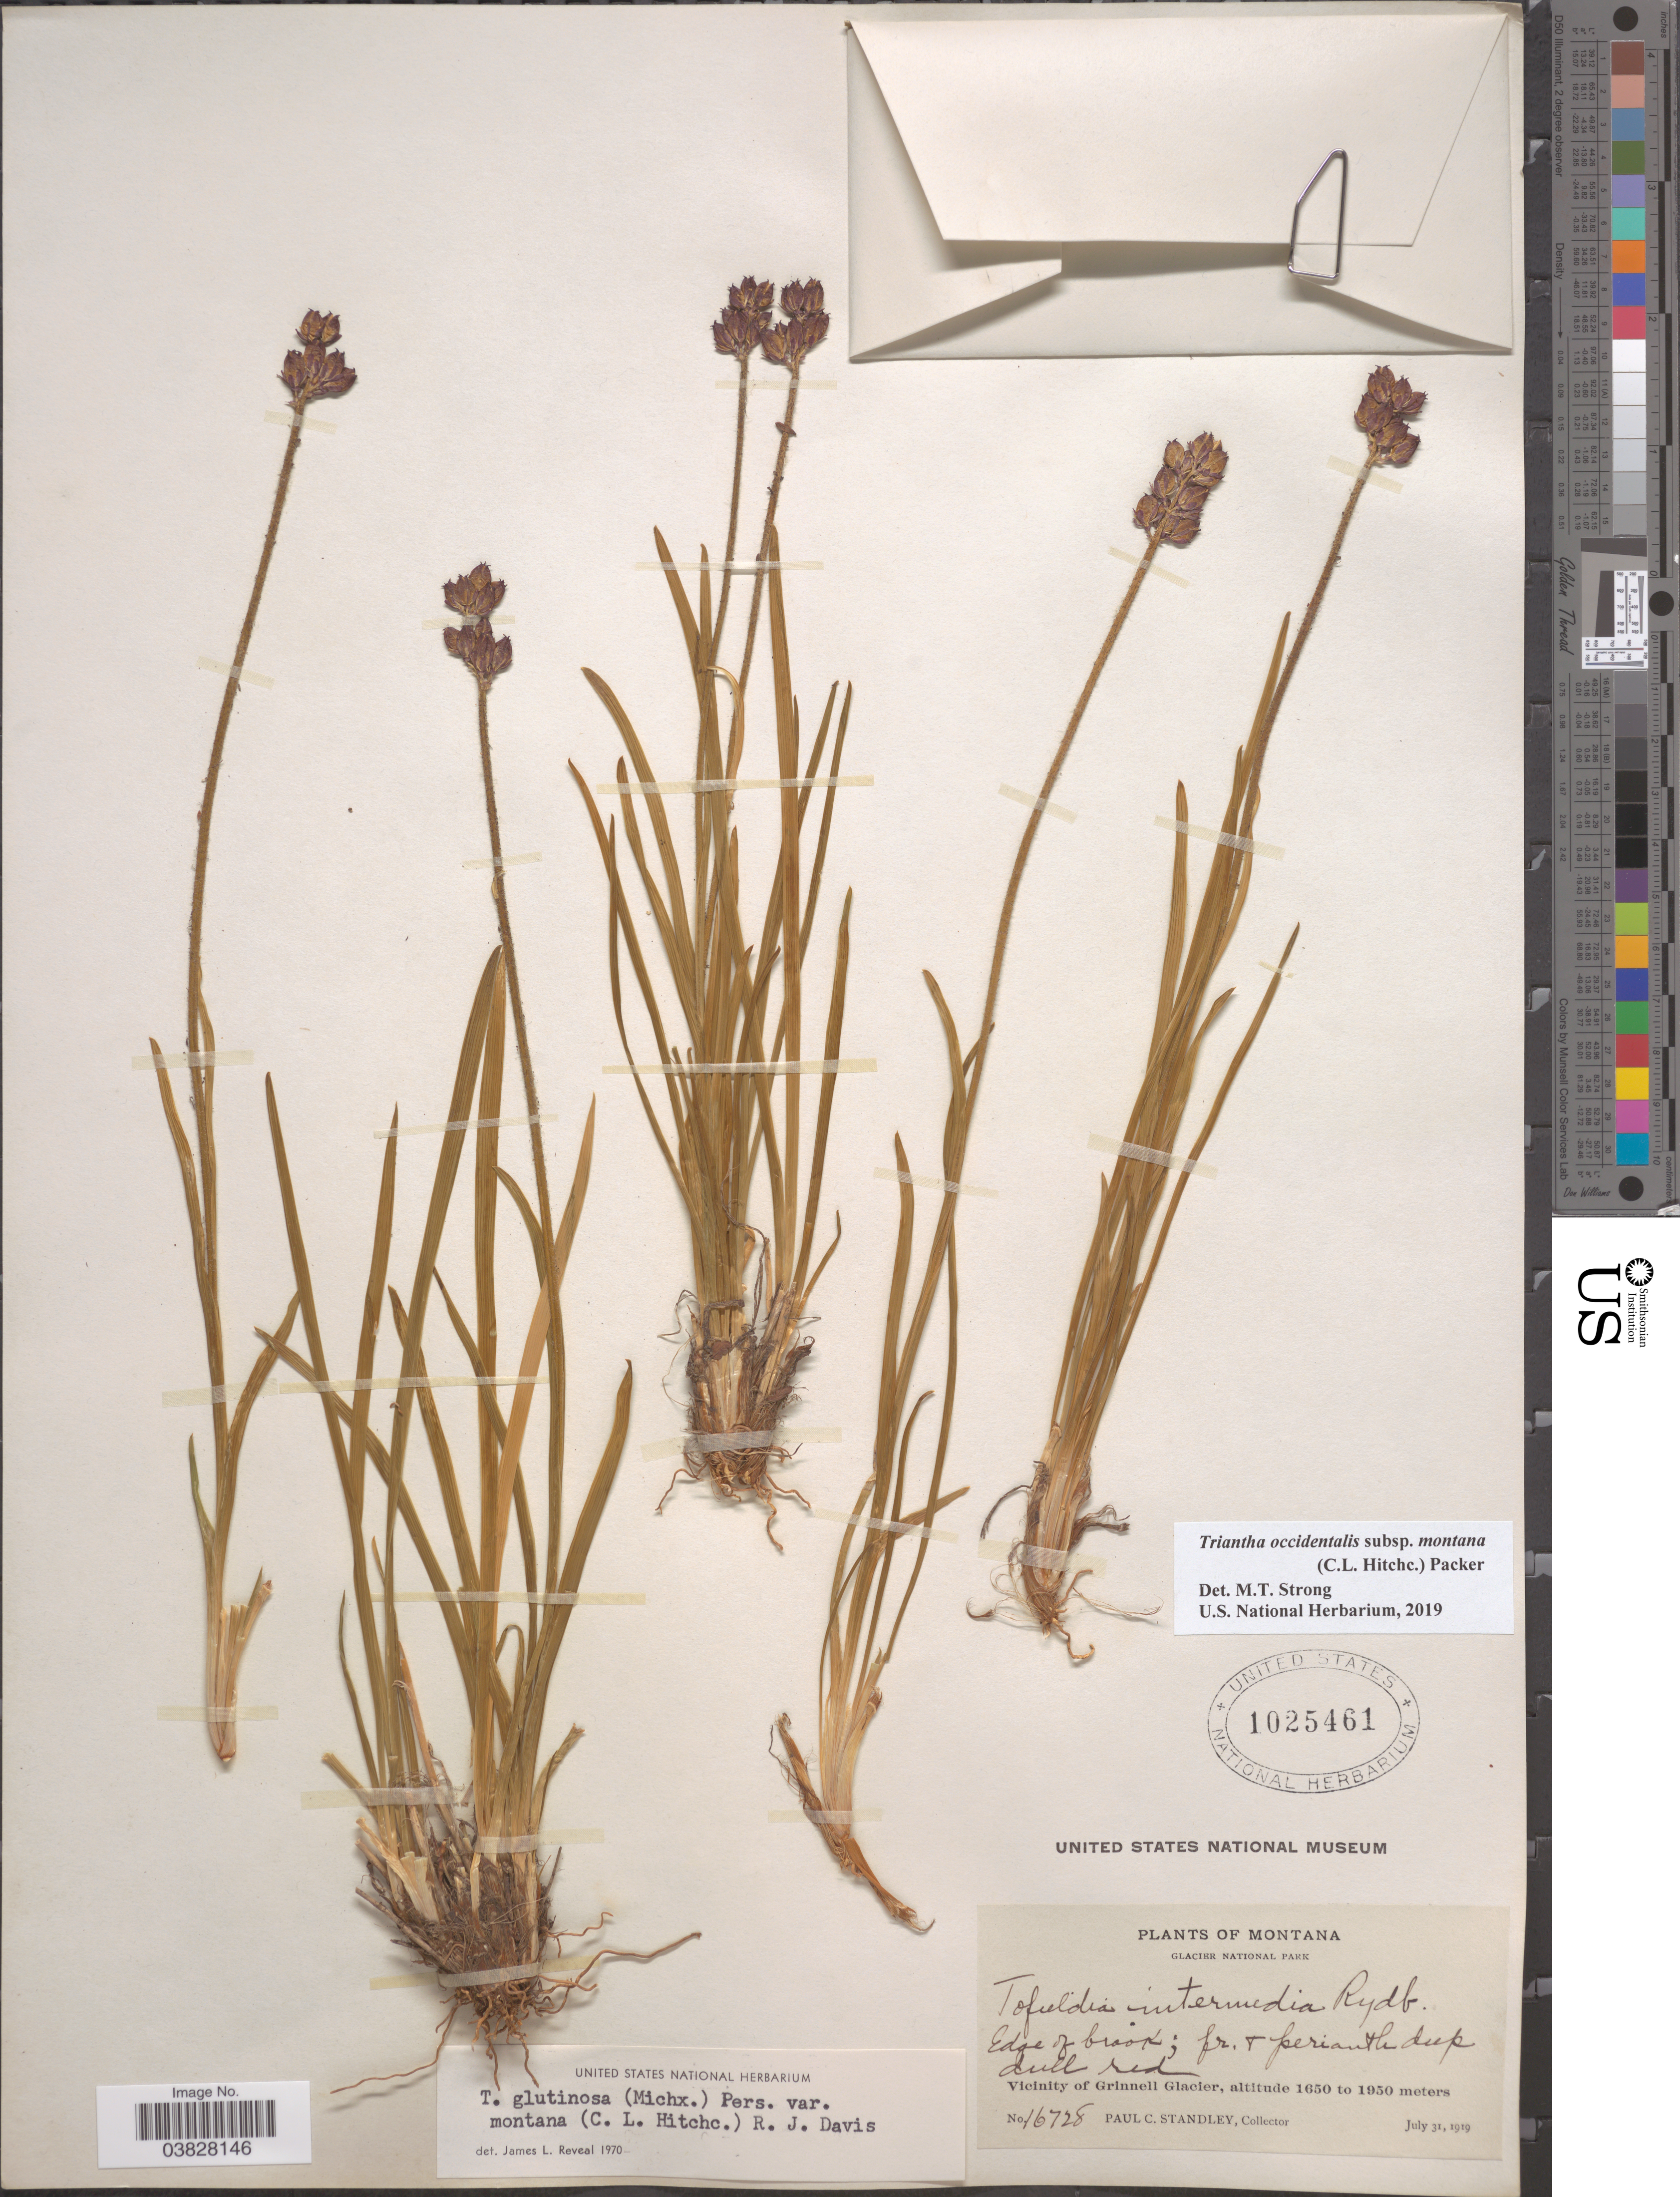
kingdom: Plantae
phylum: Tracheophyta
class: Liliopsida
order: Alismatales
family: Tofieldiaceae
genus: Triantha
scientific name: Triantha occidentalis subsp. montana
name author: (C.L. Hitchc.) Packer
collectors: P. C. Standley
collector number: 16728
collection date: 1919-07-31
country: United States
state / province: Montana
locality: Glacier National Park. Vicinity of Grinnell Glacier.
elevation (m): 1650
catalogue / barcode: US 1025461